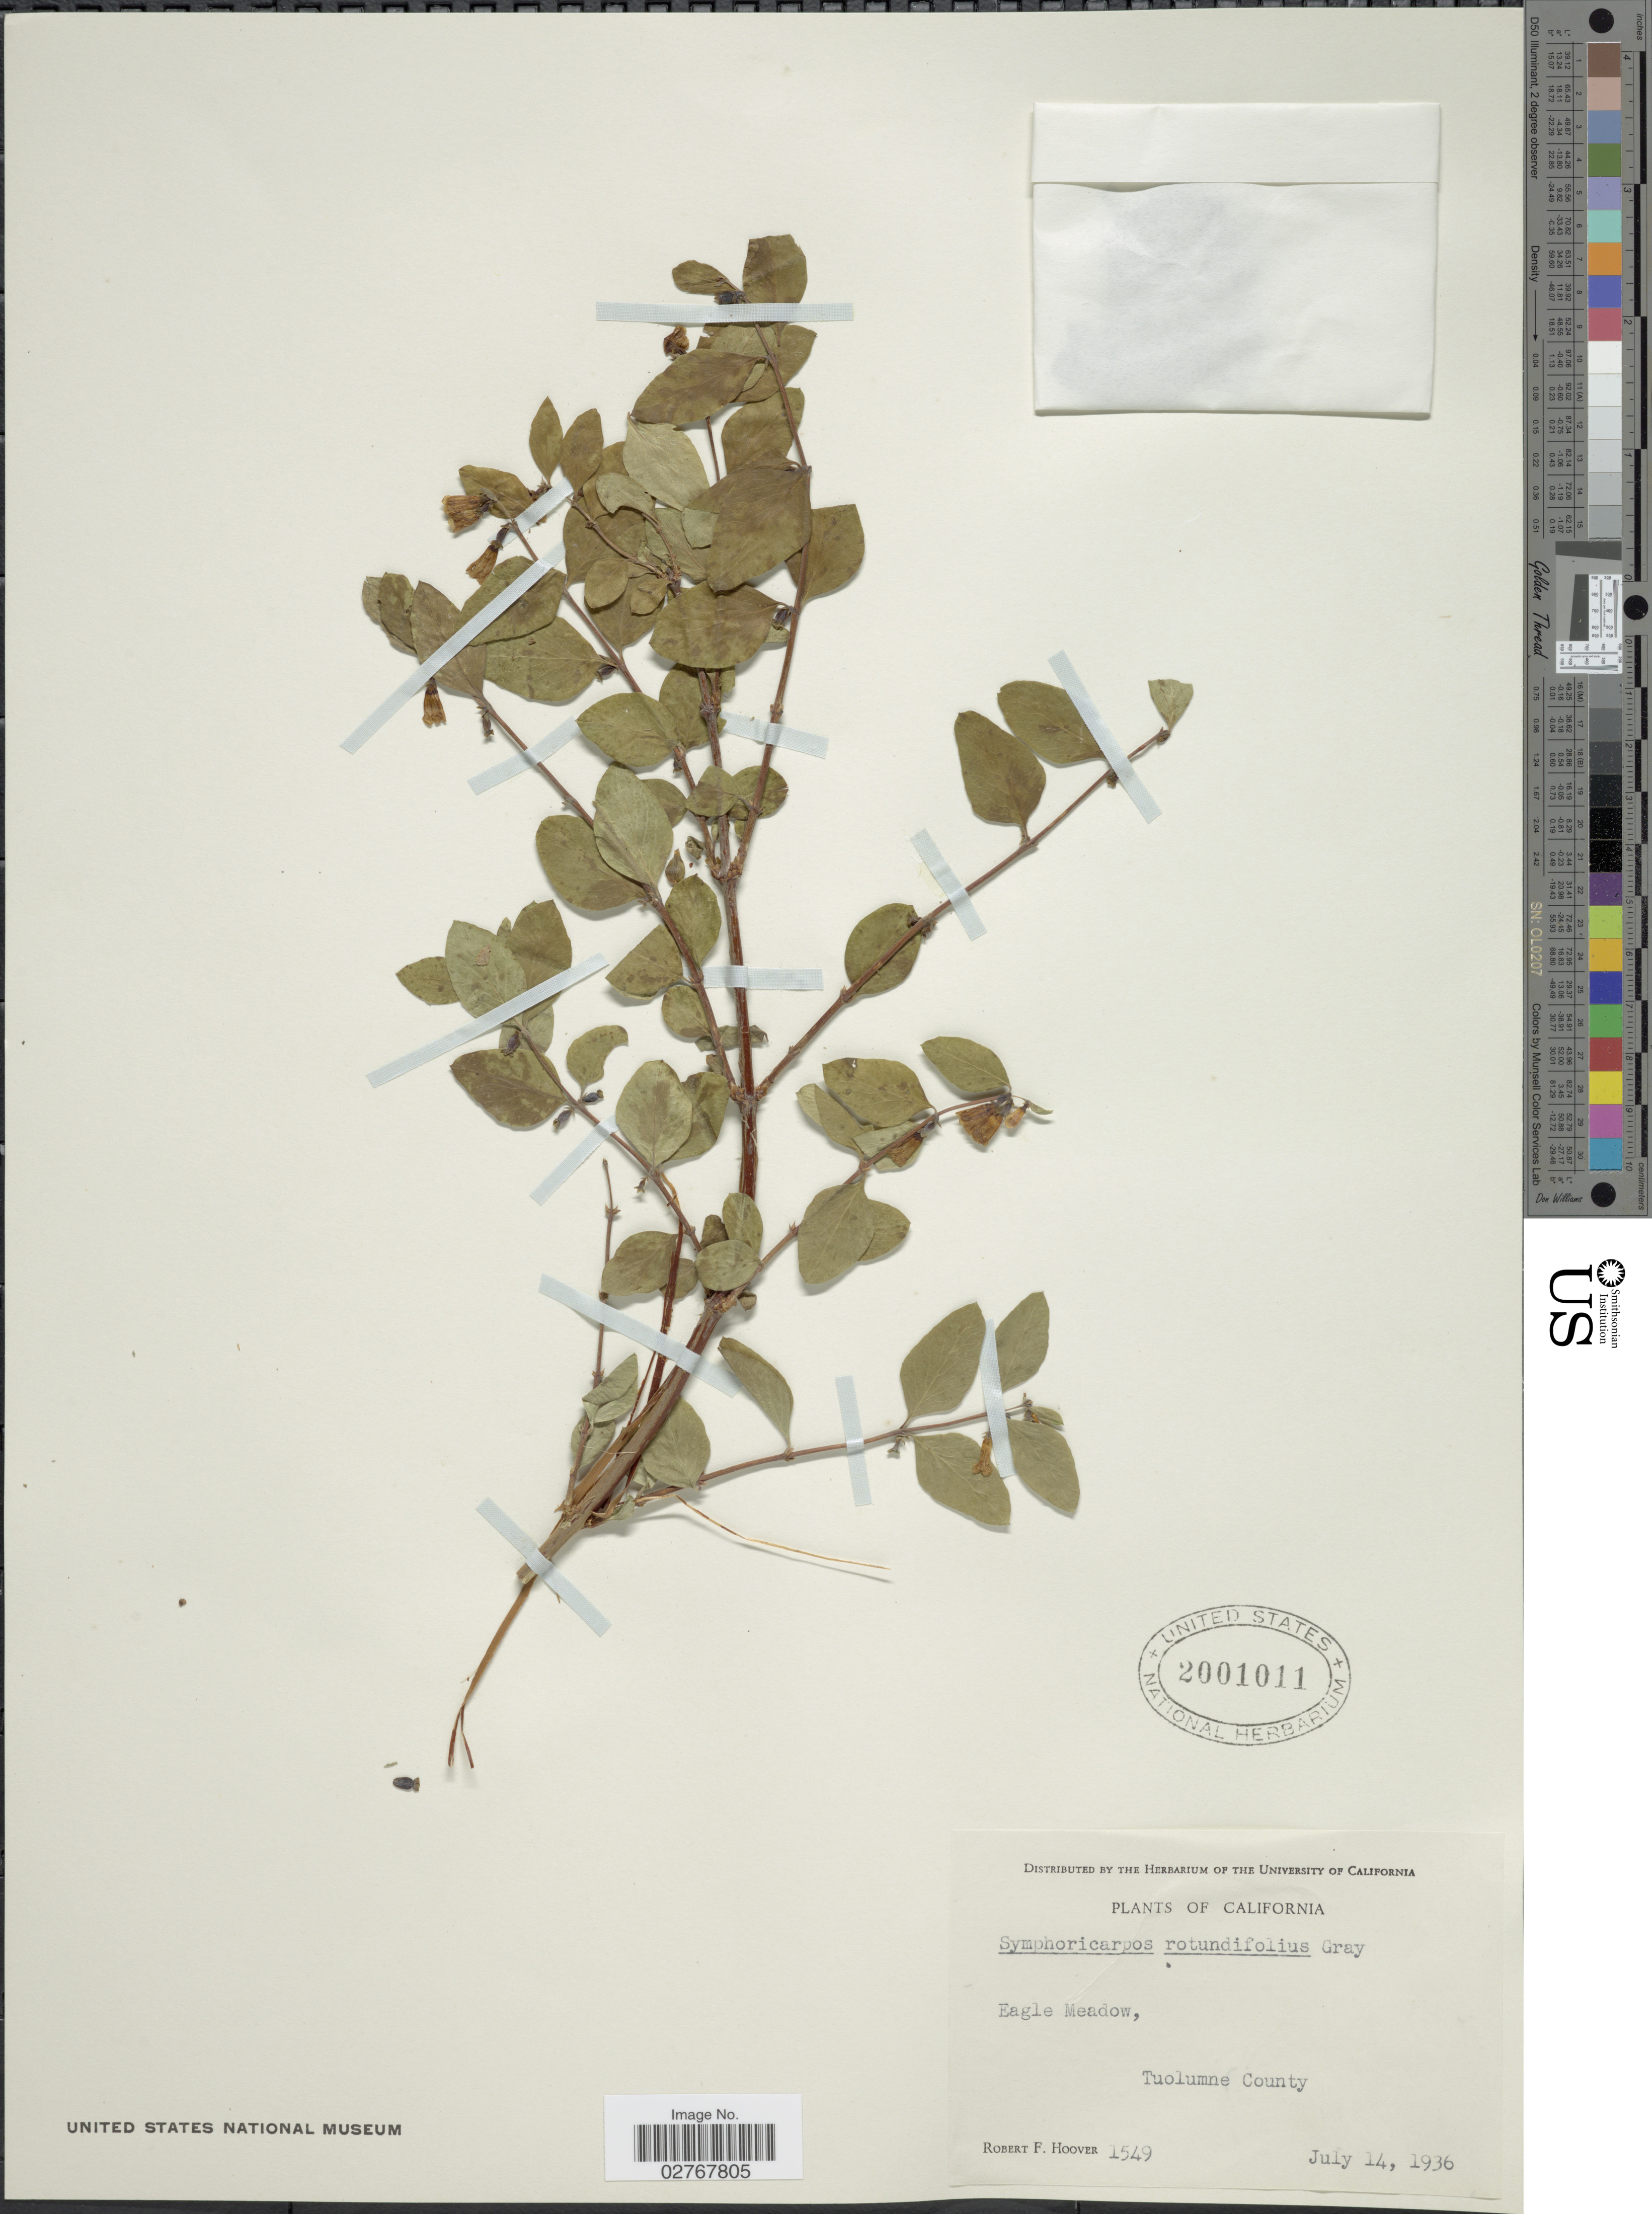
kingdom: Plantae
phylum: Tracheophyta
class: Magnoliopsida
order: Dipsacales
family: Caprifoliaceae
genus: Symphoricarpos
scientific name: Symphoricarpos rotundifolius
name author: A. Gray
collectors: R. F. Hoover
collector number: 1549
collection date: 1936-07-14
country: United States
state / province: California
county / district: Tuolumne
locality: Eagle Meadow, Tuolumne County.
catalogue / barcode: US 2001011